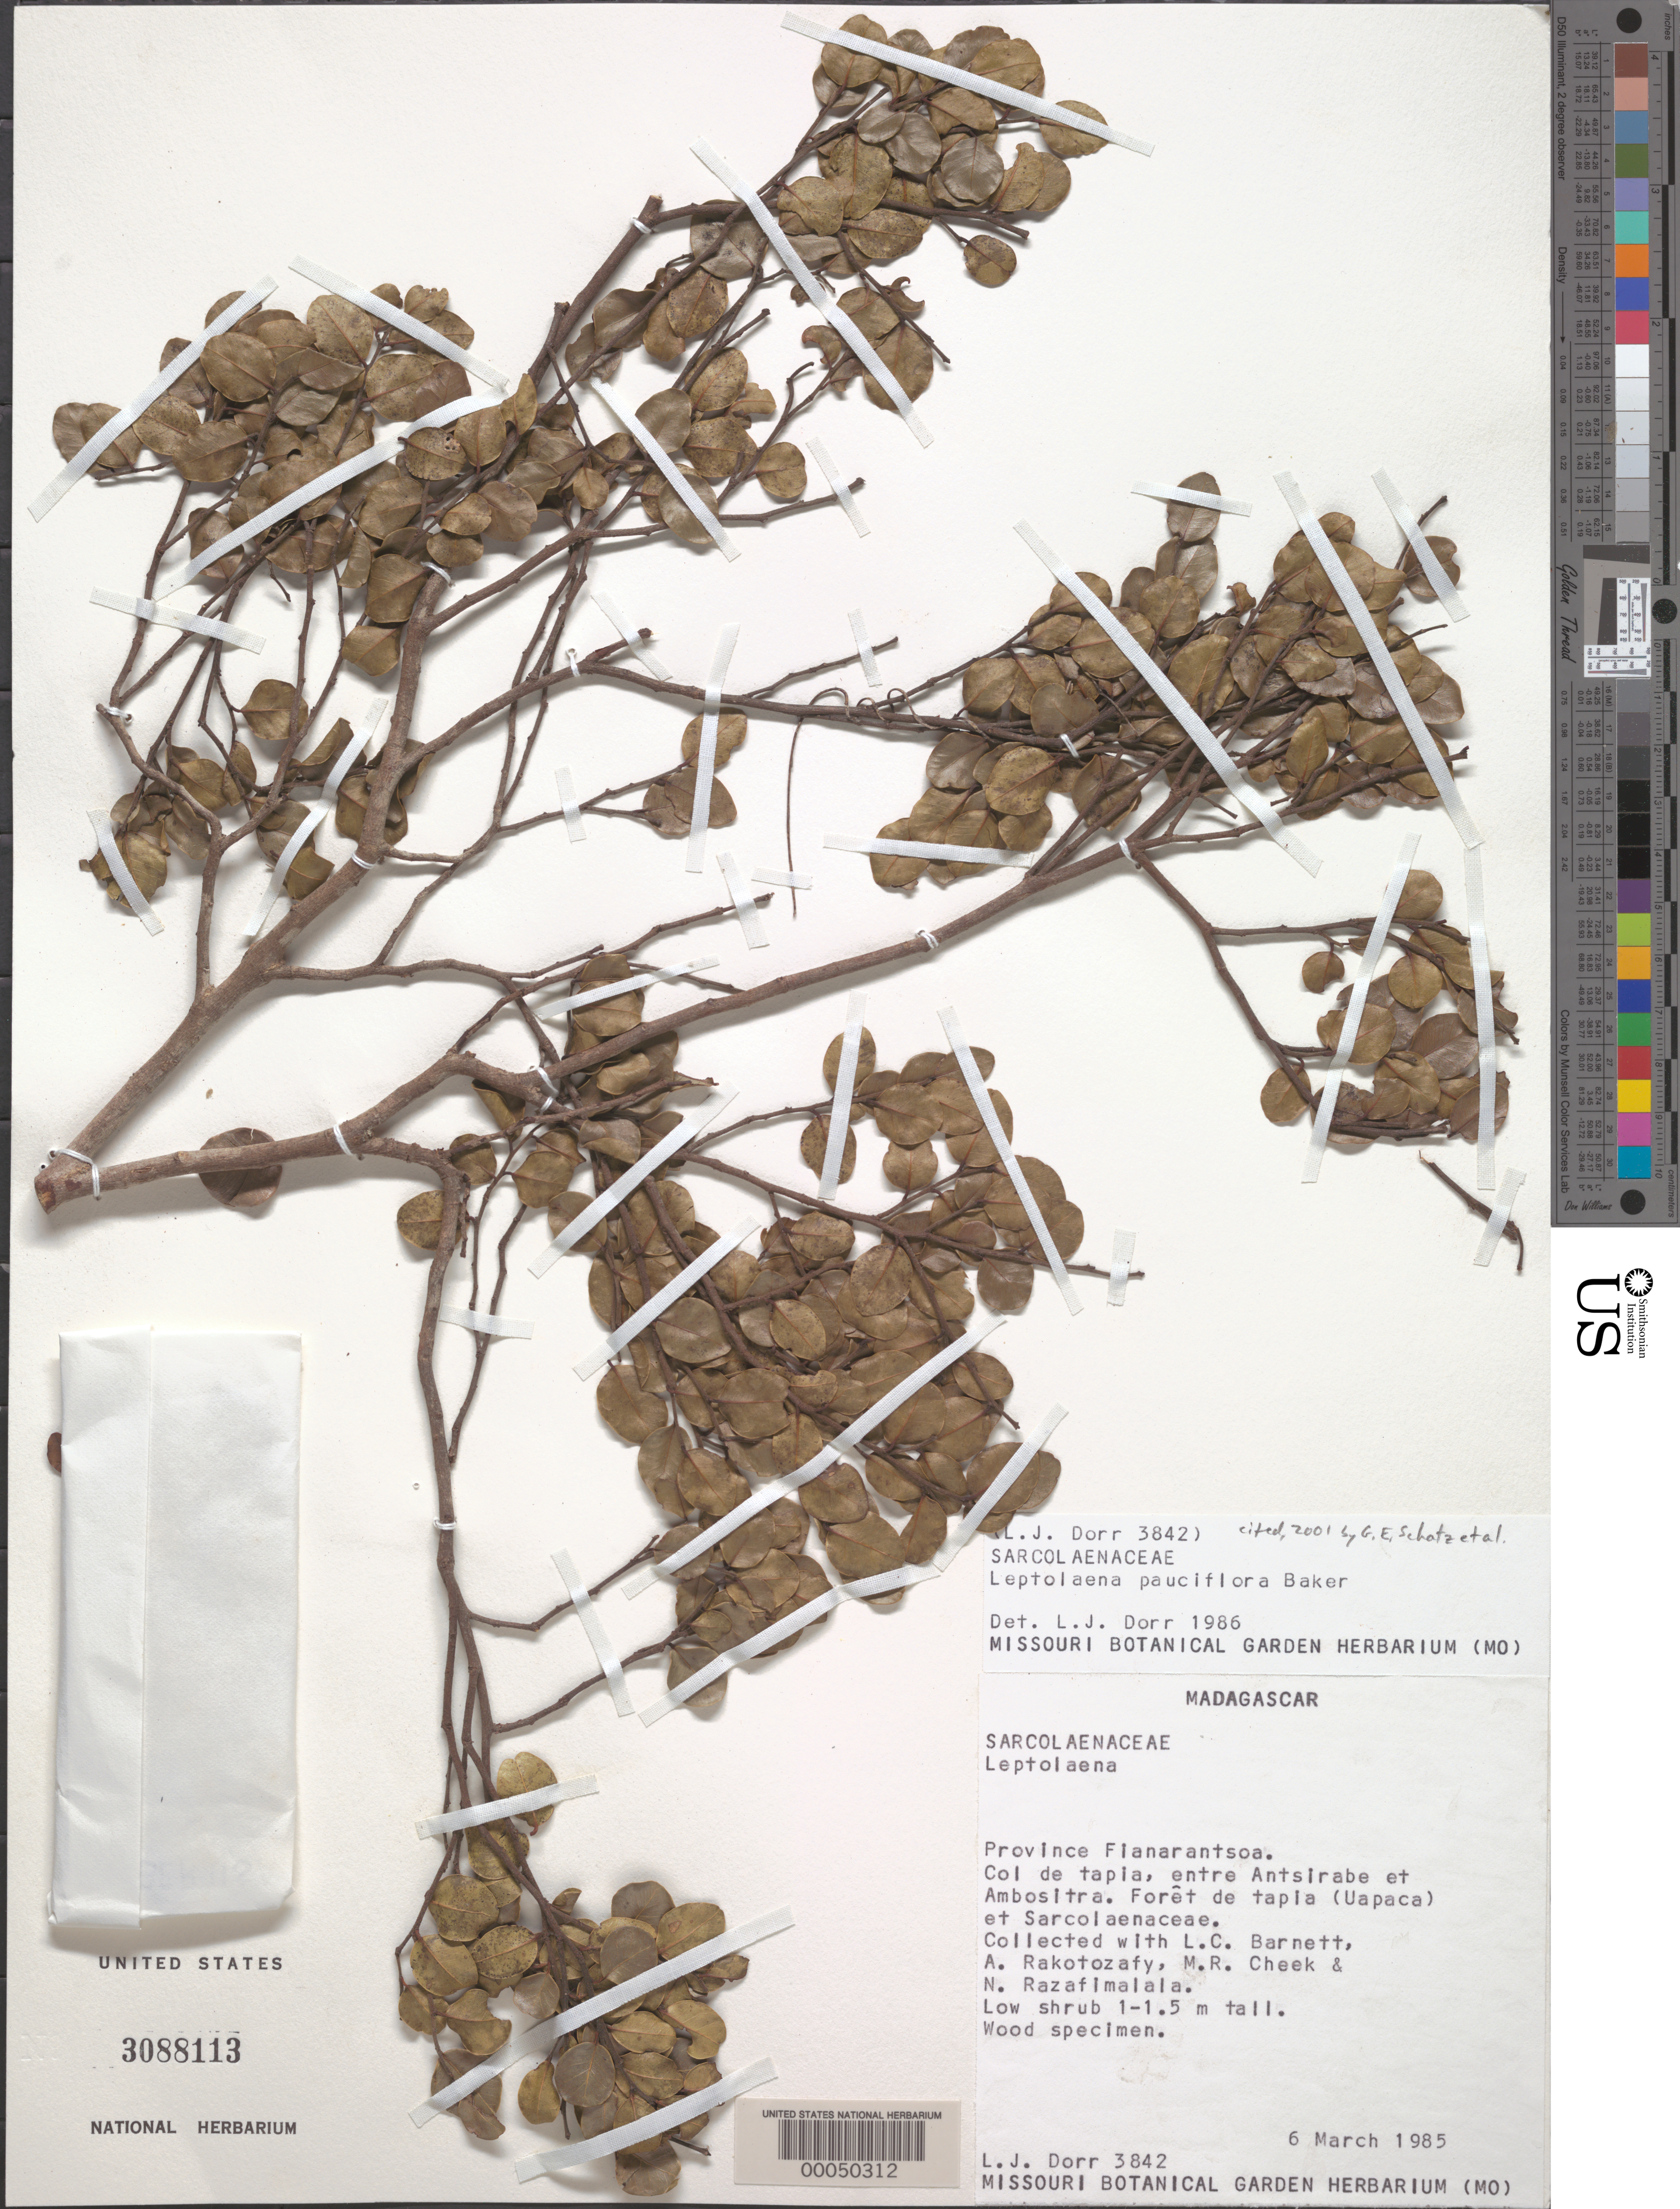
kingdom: Plantae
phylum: Tracheophyta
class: Magnoliopsida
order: Malvales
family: Sarcolaenaceae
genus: Leptolaena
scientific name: Leptolaena pauciflora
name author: Baker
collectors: L. J. Dorr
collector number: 3842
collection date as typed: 06 Mar 1985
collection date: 1985-03-06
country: Madagascar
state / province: Amoron'i Mania / Vakinankaratra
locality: Tapia pass, between antsirabe and ambositra foret de tapia (ua aca) et sarcolaenaceae.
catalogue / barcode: US 3088113